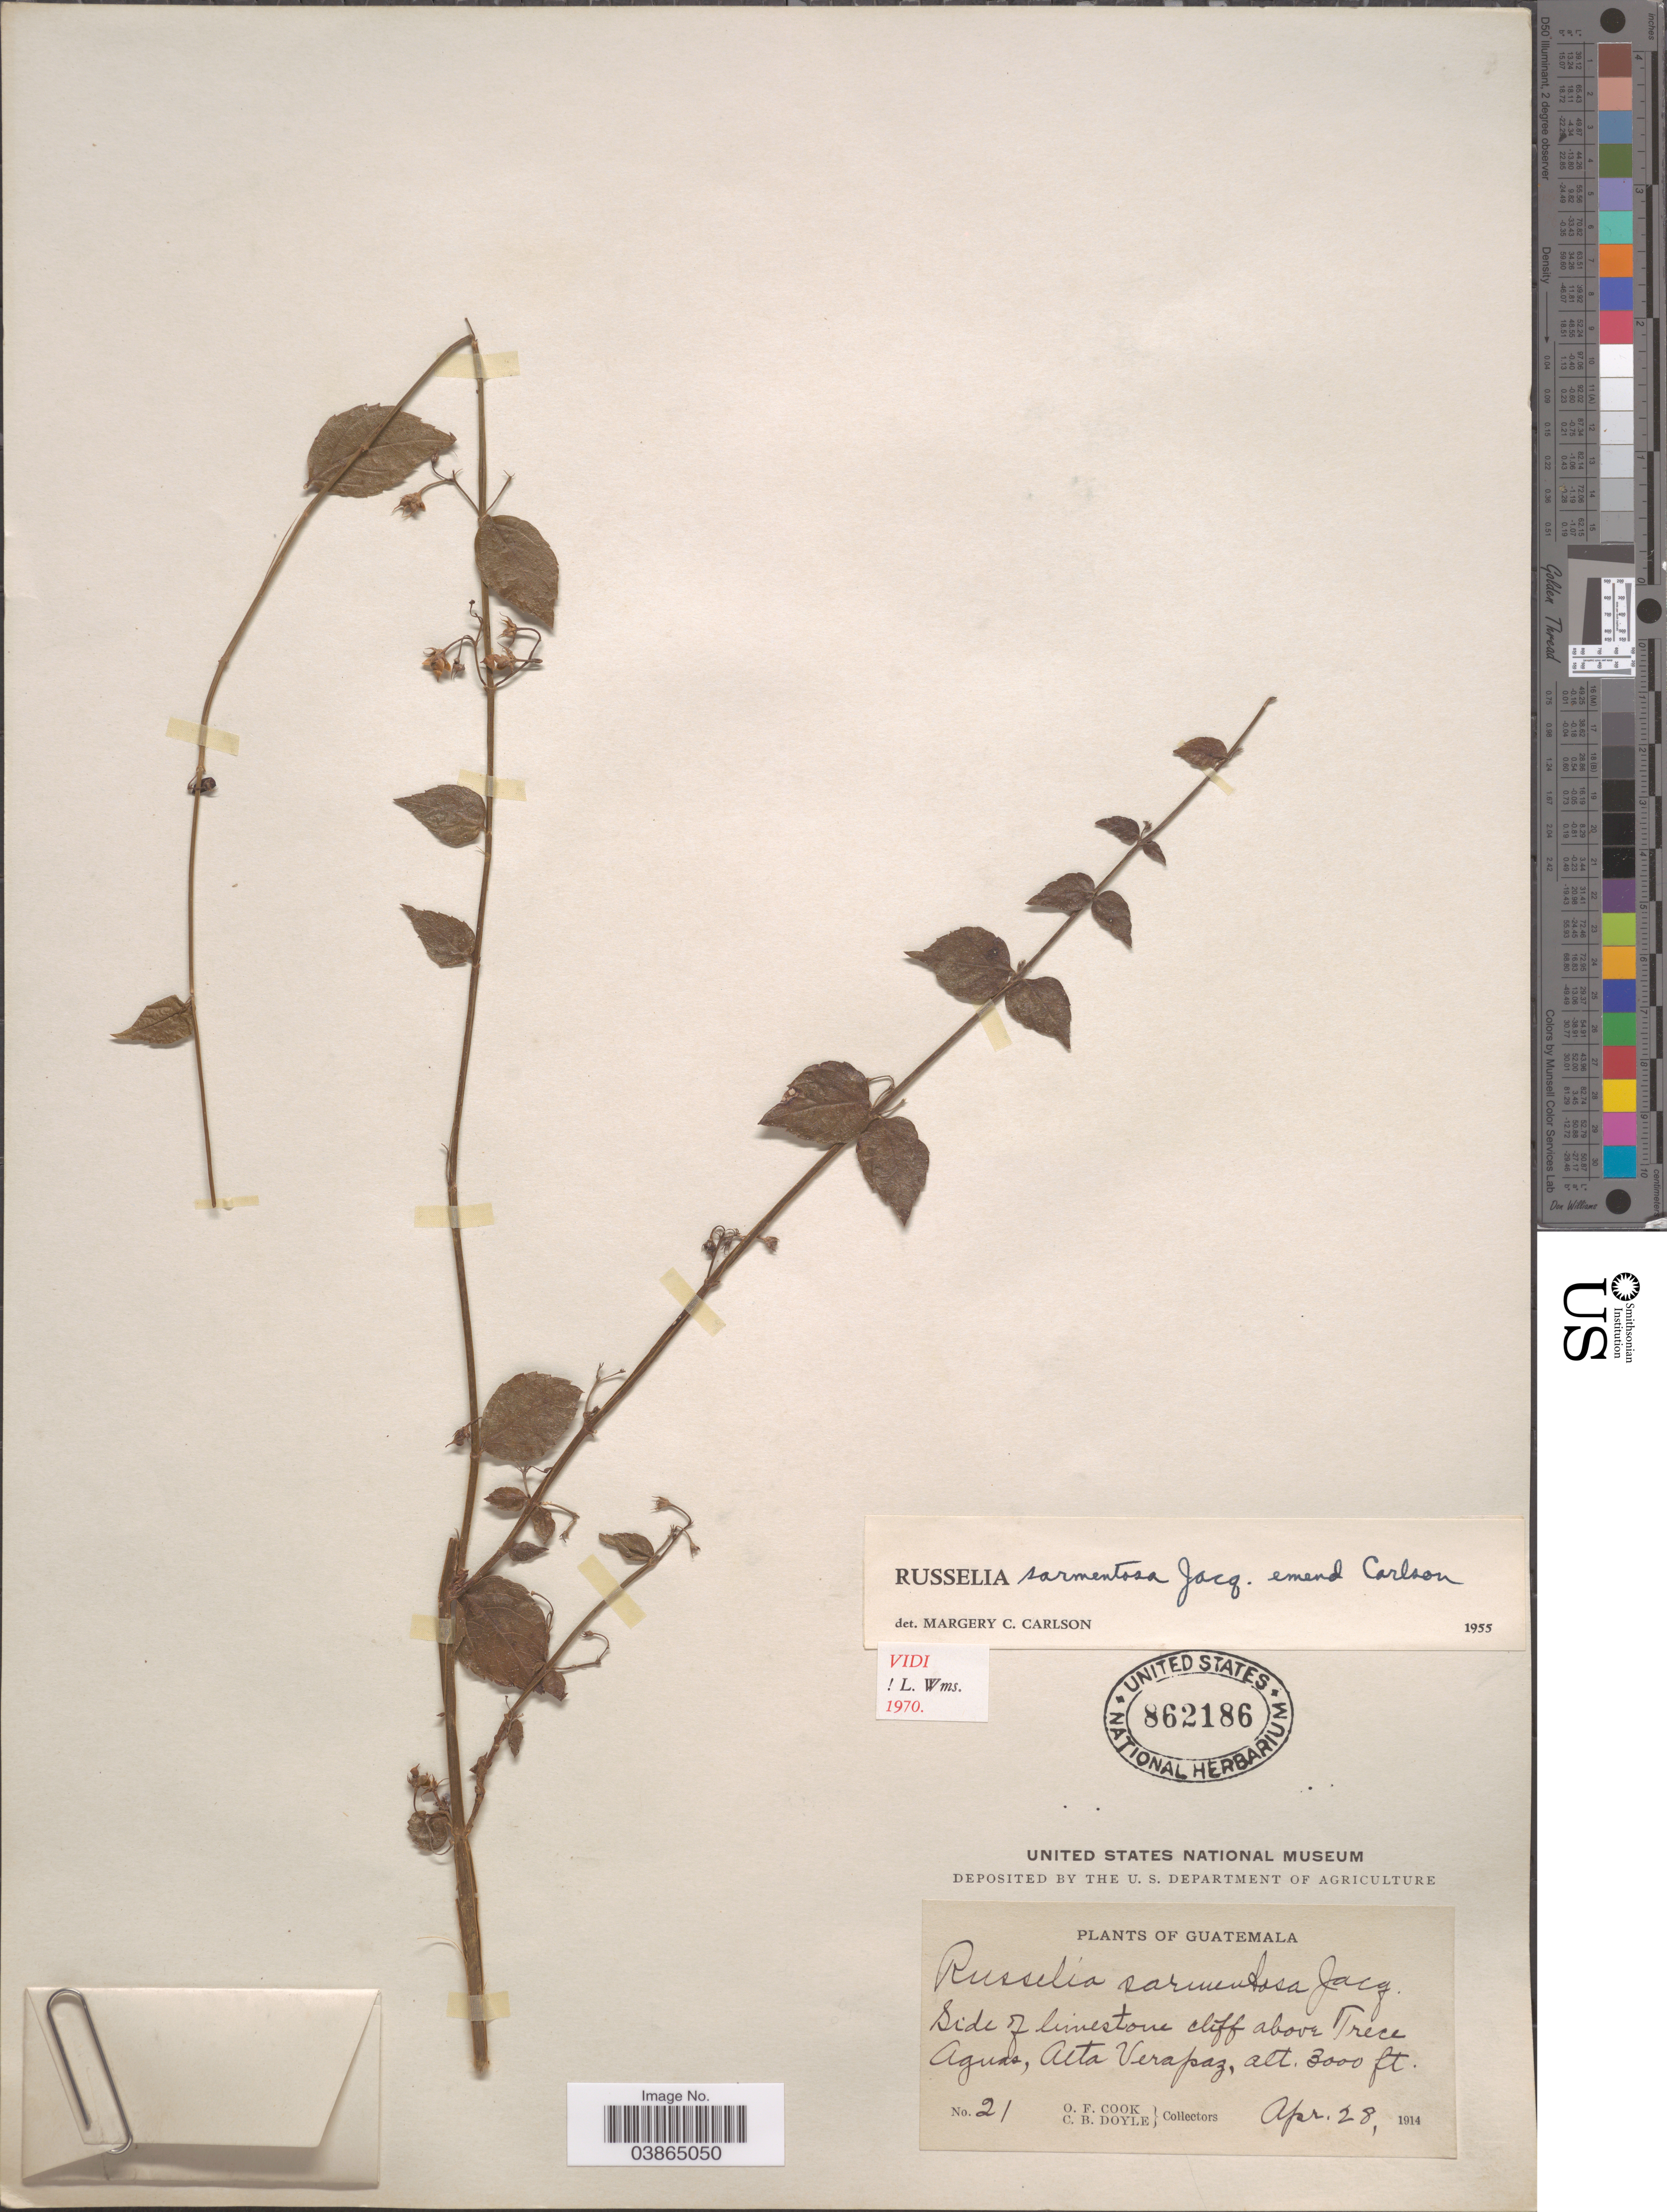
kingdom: Plantae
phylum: Tracheophyta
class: Magnoliopsida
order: Lamiales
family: Plantaginaceae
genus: Russelia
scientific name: Russelia sarmentosa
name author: Jacq.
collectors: O. F. Cook & C. Doyle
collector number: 21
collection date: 1914-04-28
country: Guatemala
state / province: Alta Verapaz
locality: Side of limestone cliff above Trece Aguas, Alta Verapaz.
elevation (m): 914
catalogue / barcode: US 862186